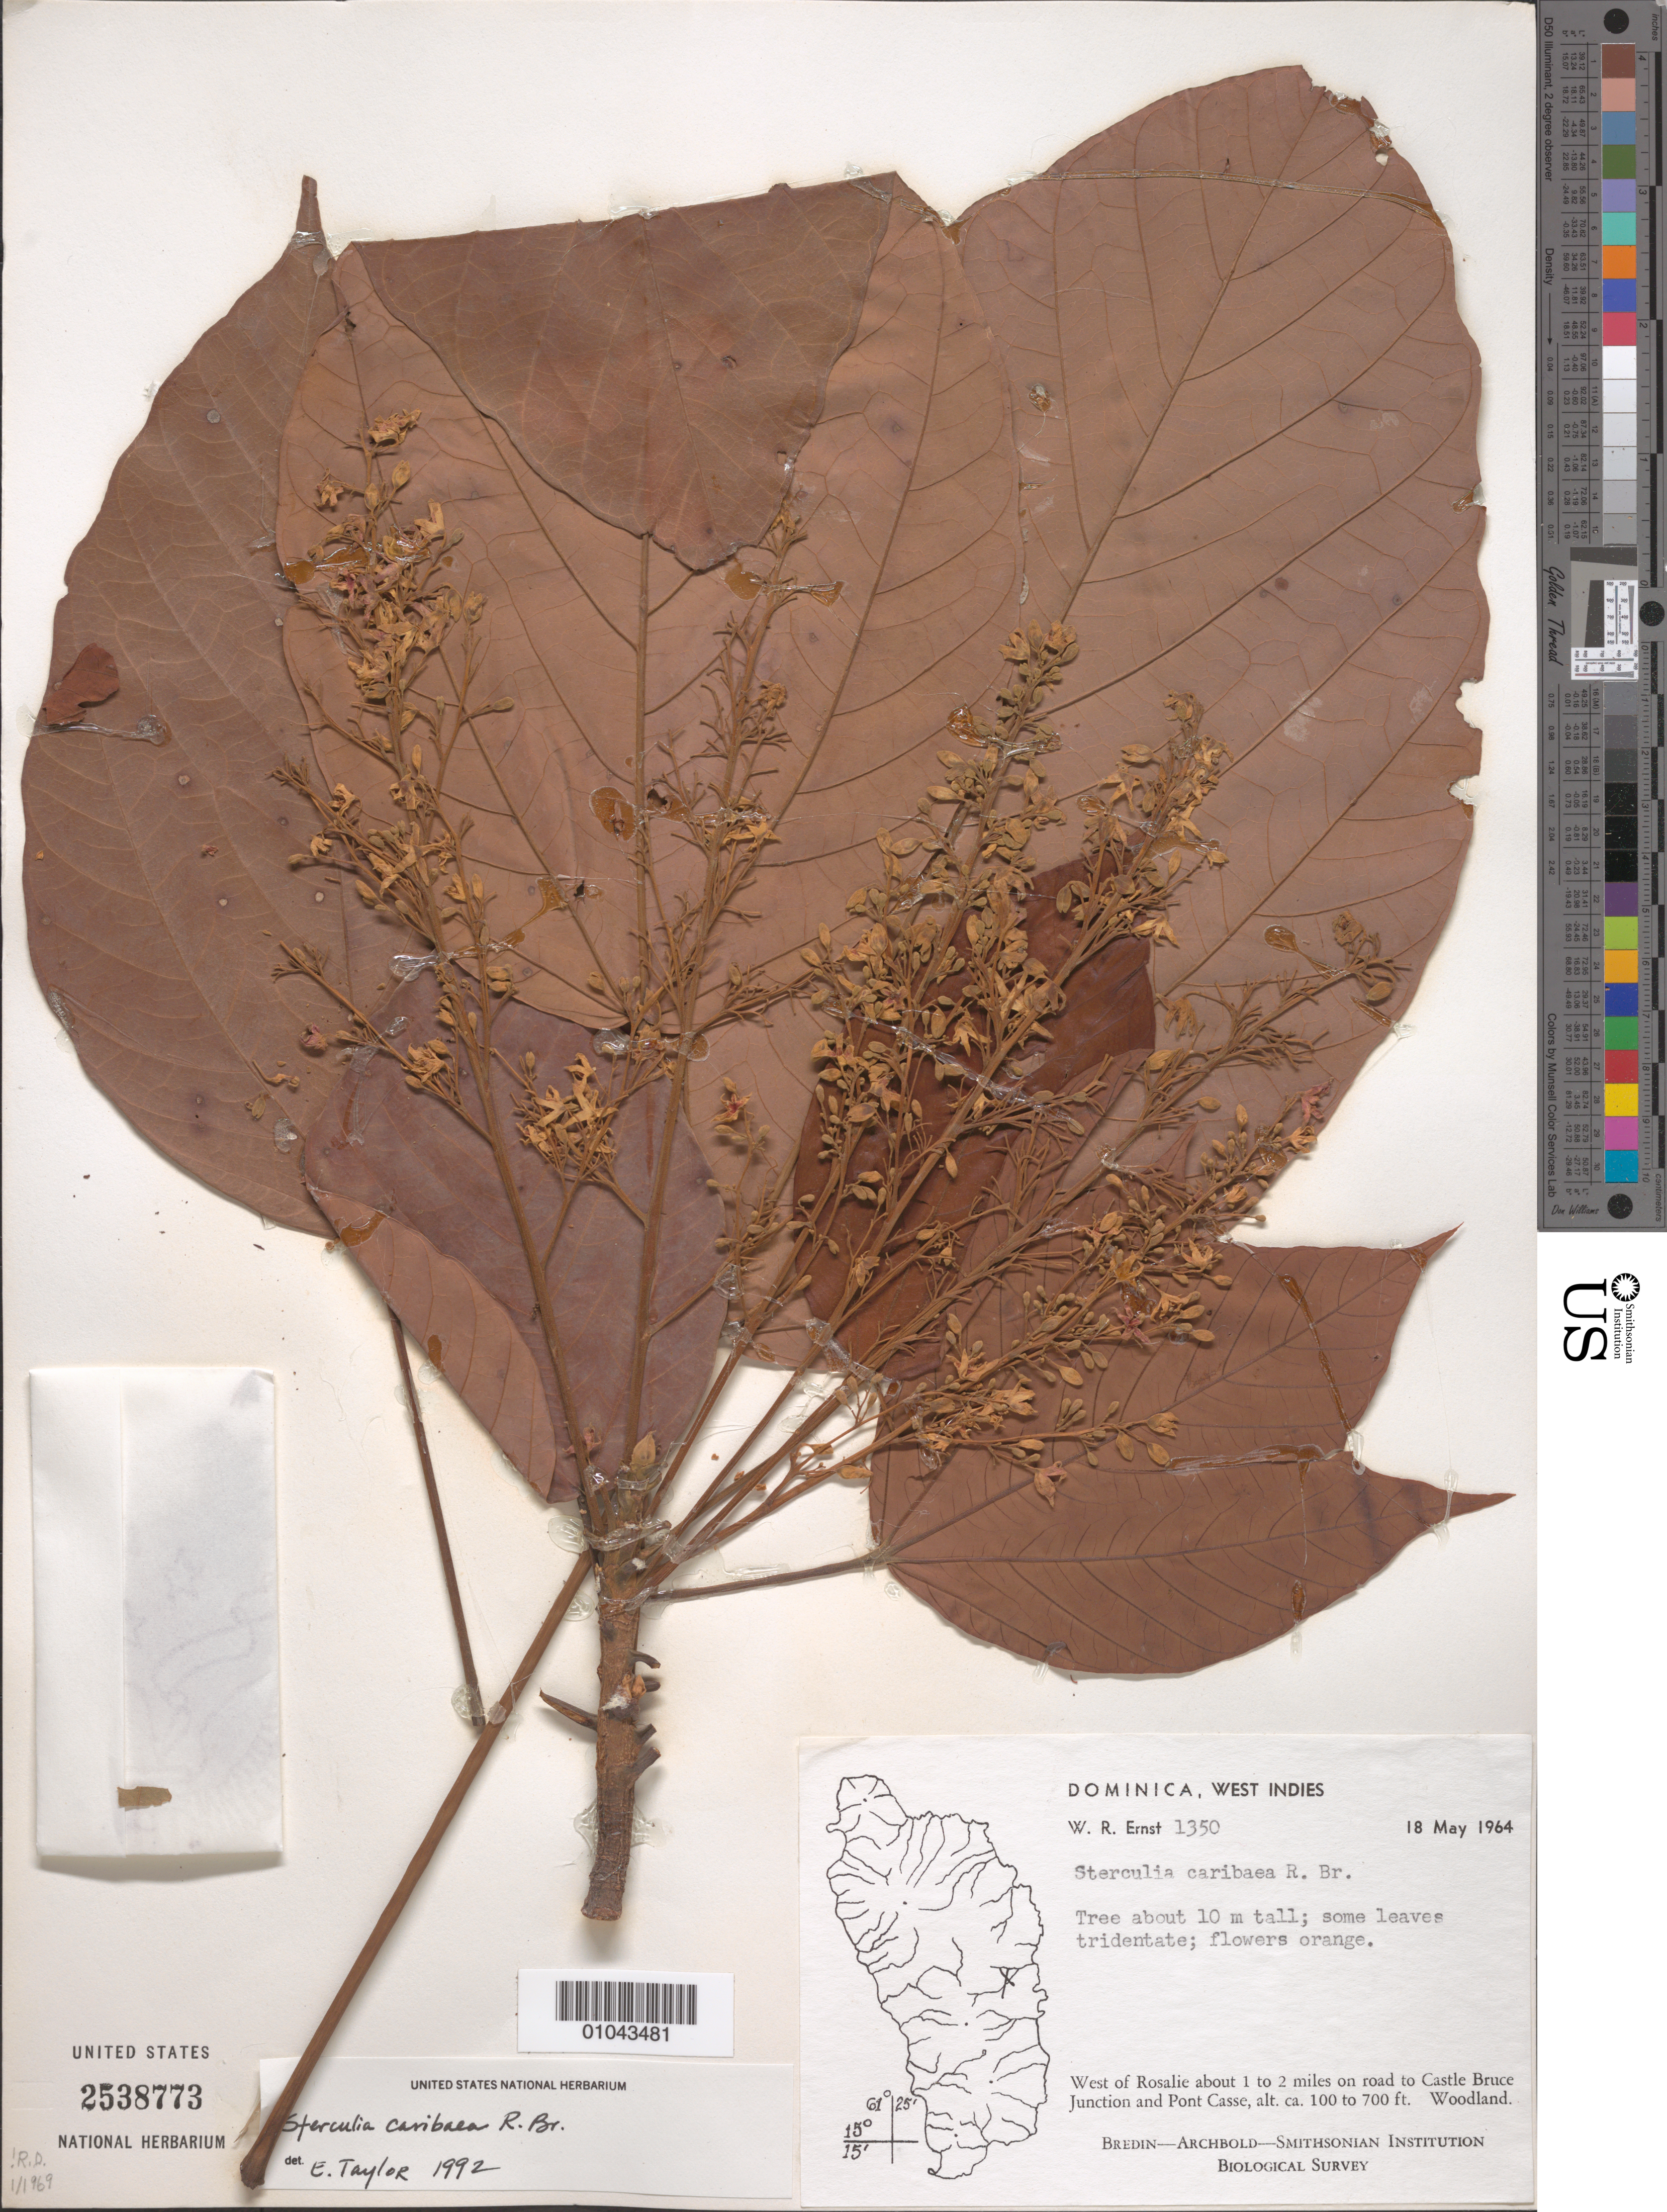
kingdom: Plantae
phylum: Tracheophyta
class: Magnoliopsida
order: Malvales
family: Malvaceae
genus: Sterculia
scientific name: Sterculia caribaea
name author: R. Br.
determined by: Taylor, E. L.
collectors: W. R. Ernst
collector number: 1350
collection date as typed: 18 May 1964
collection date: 1964-05-18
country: Dominica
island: Dominica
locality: W of Rosalie about 1-2 miles on road to Castle Bruce Junction and Pont Casse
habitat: Woodland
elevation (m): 100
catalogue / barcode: US 2538773